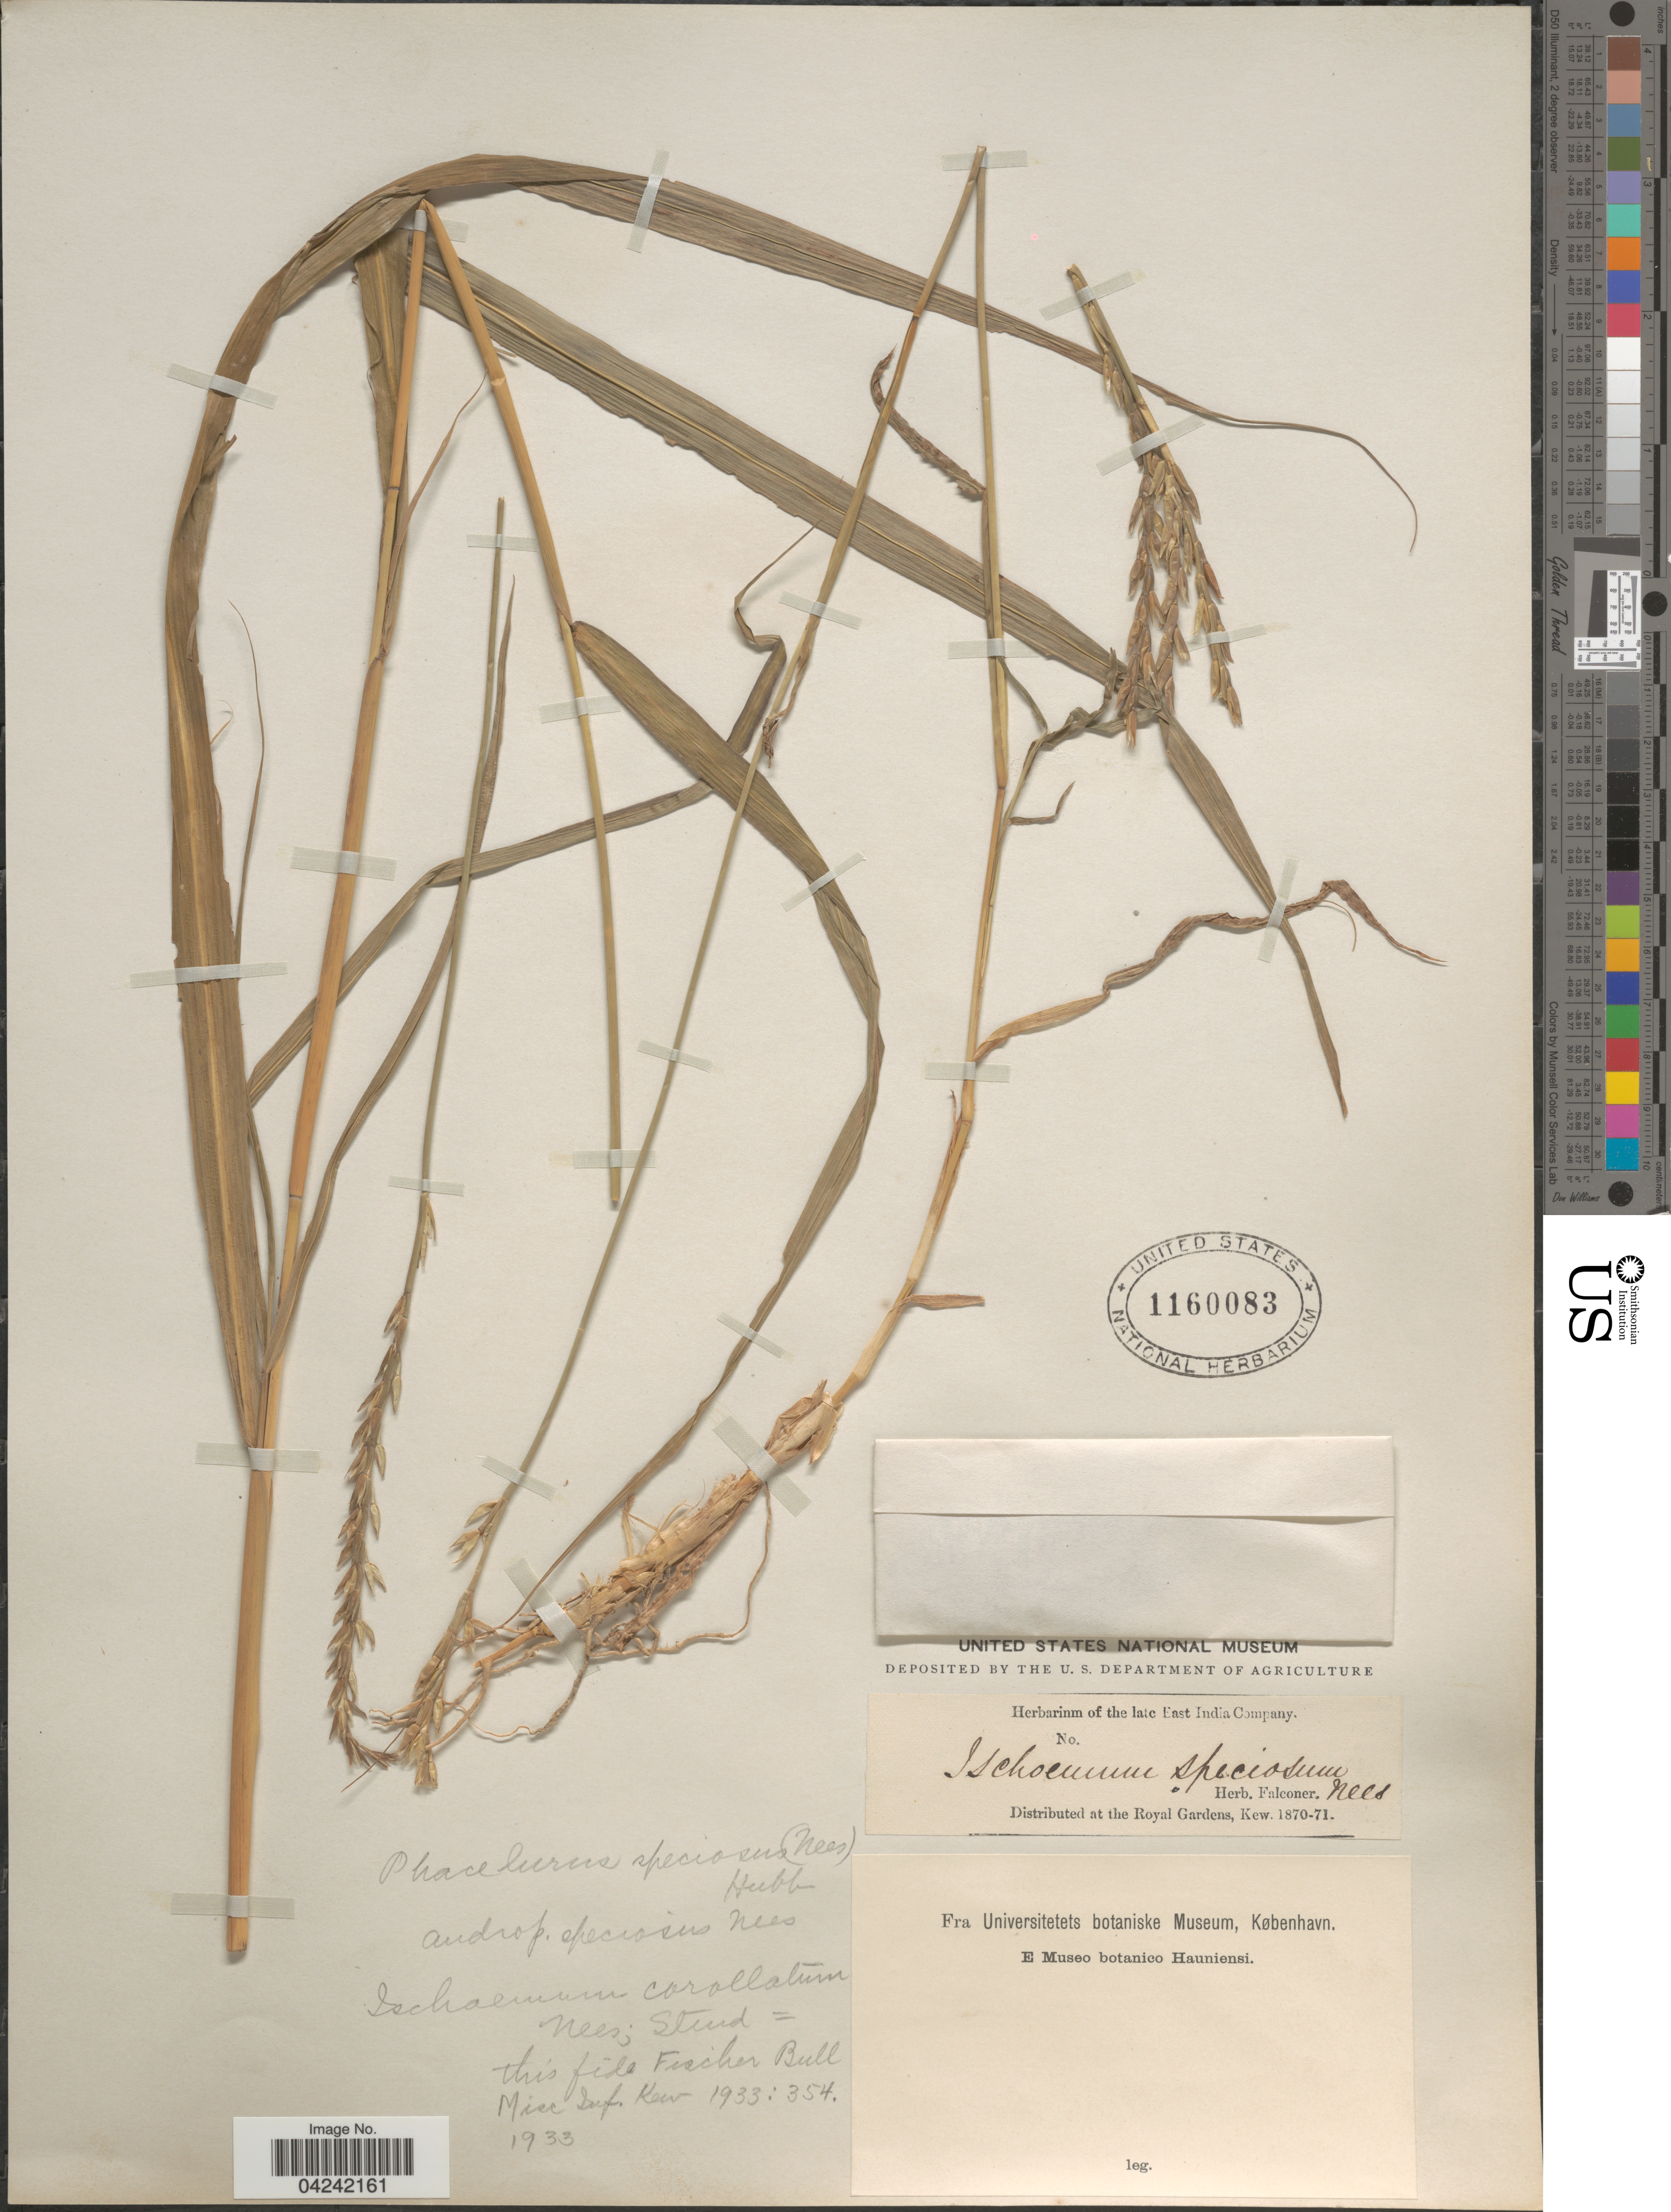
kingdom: Plantae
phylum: Tracheophyta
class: Liliopsida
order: Poales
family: Poaceae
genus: Phacelurus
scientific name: Phacelurus speciosus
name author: (Steud.) C. E. Hubb.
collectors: ex herb. Falconer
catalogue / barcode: US 1160083